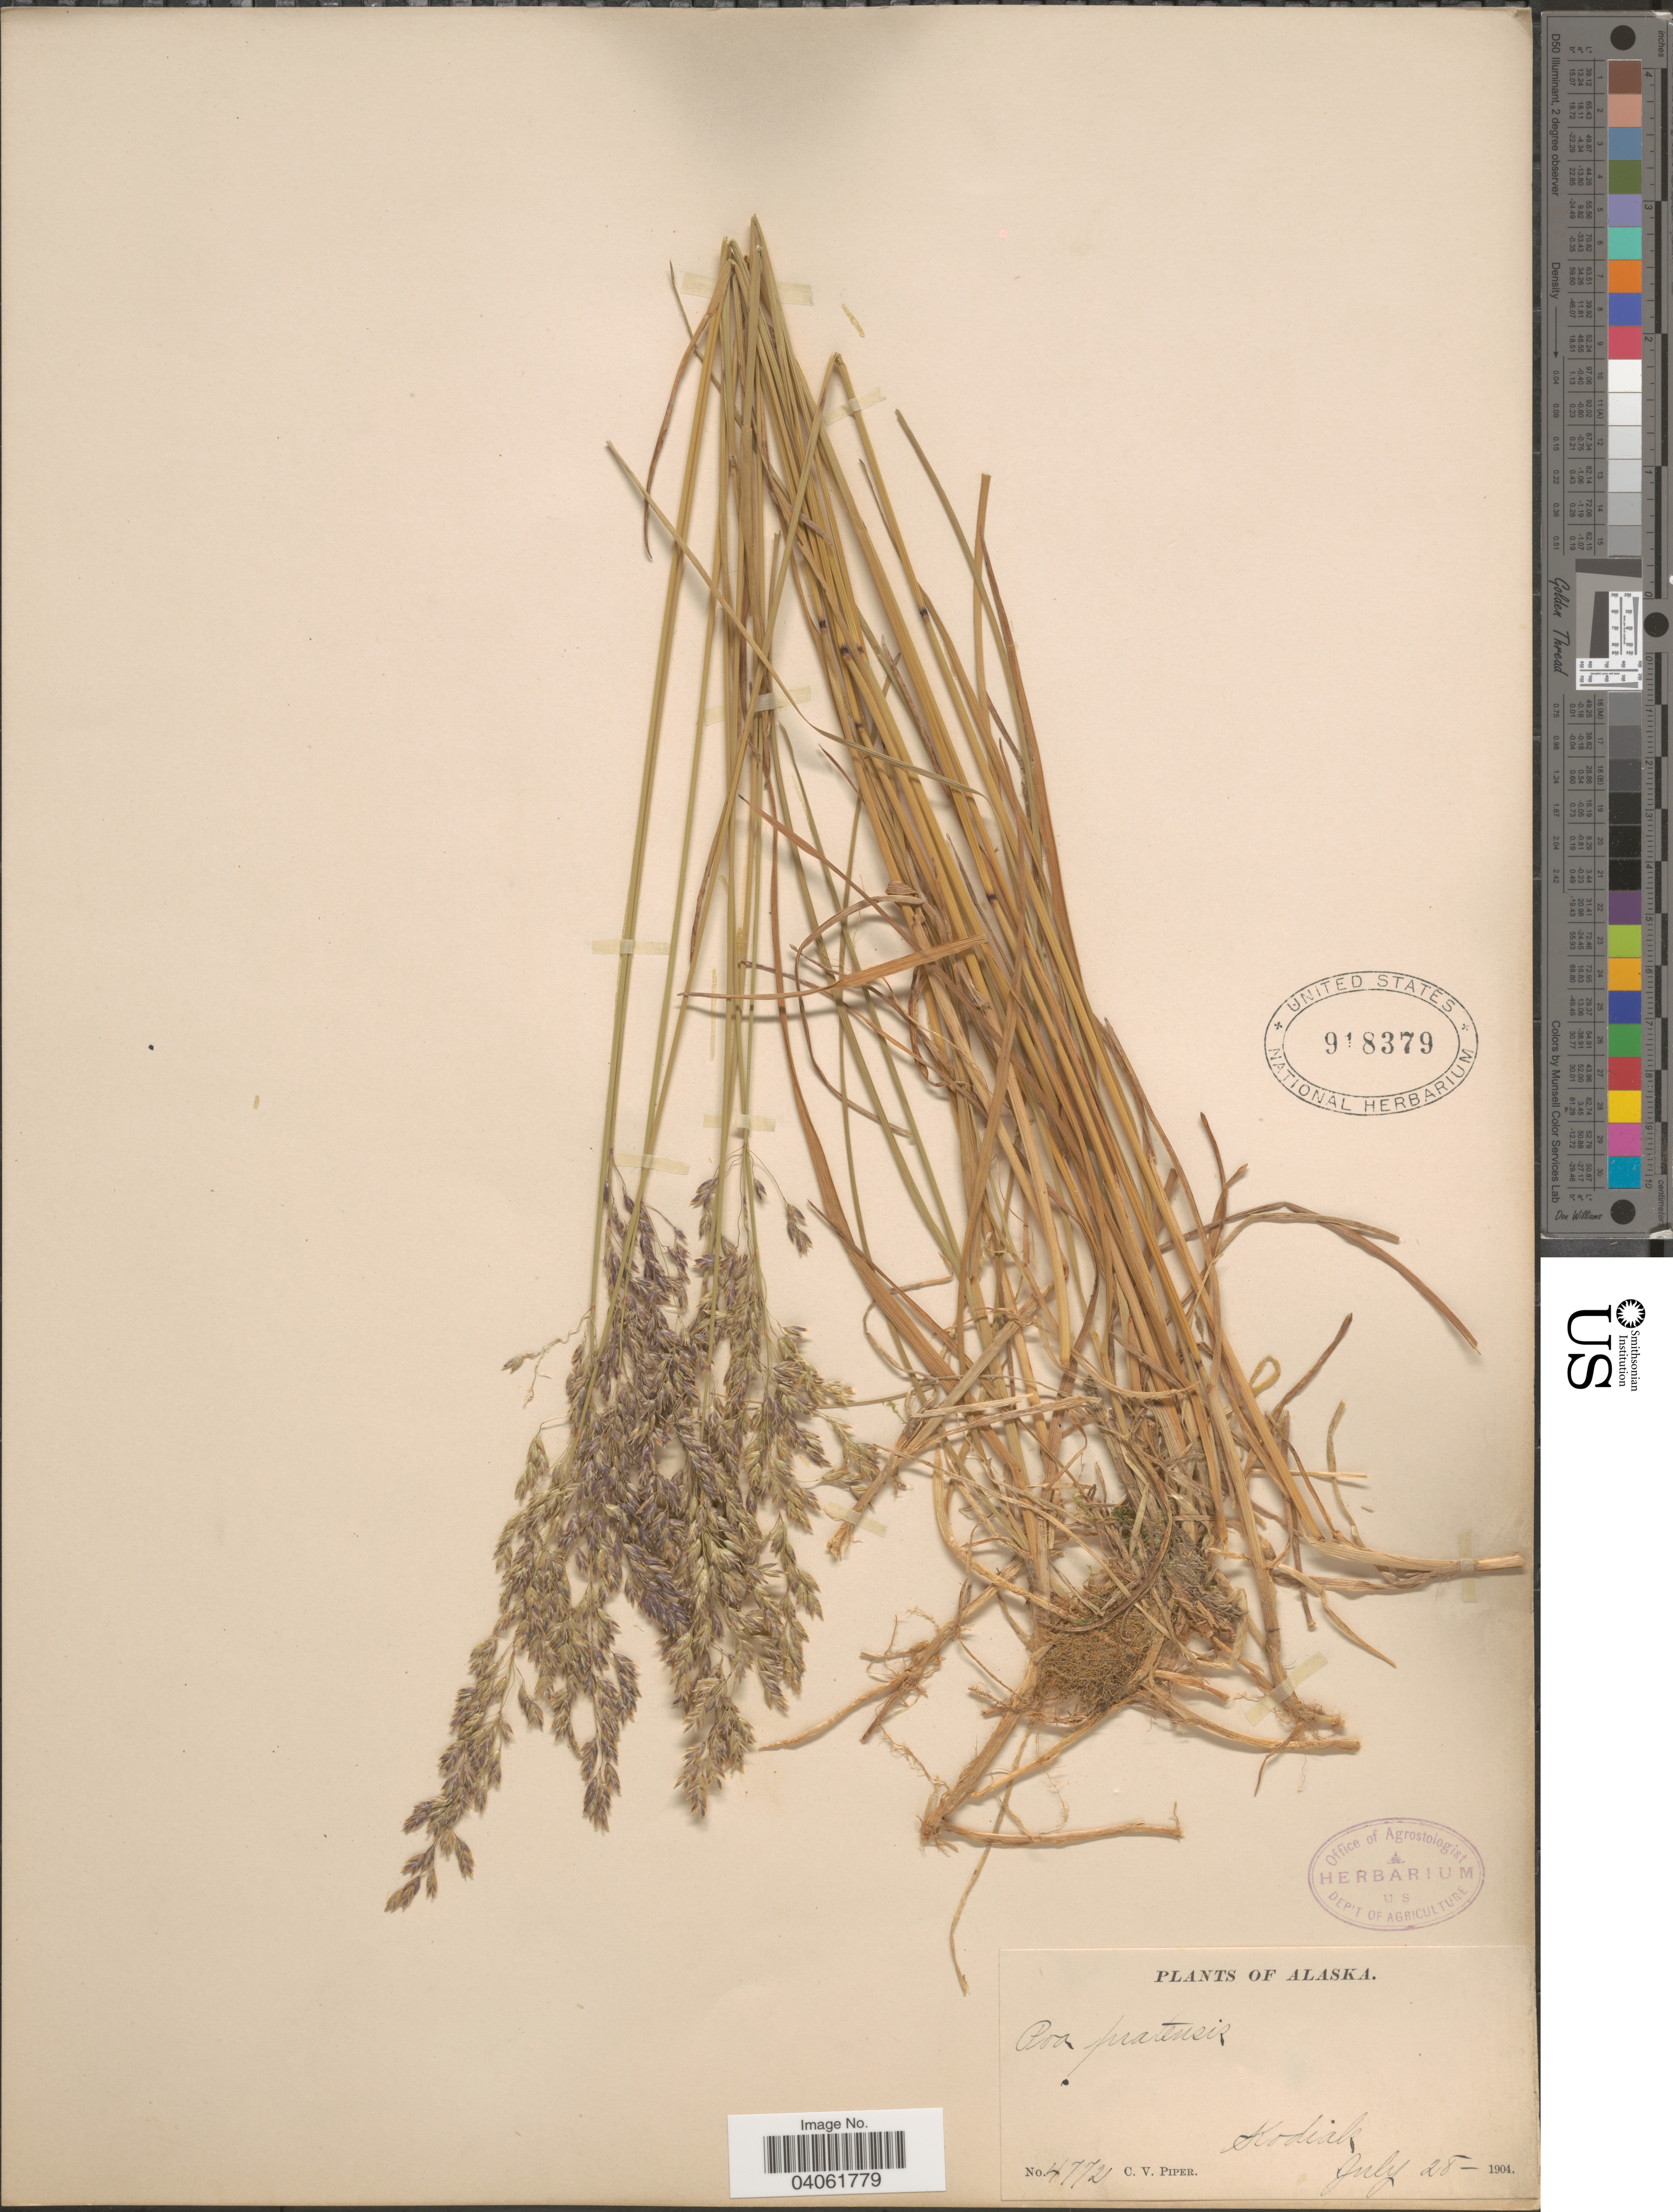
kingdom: Plantae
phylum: Tracheophyta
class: Liliopsida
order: Poales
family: Poaceae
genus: Poa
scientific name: Poa pratensis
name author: L.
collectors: C. V. Piper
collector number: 4772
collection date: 1904-07-28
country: United States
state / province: Alaska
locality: Kodiak.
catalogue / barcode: US 918379